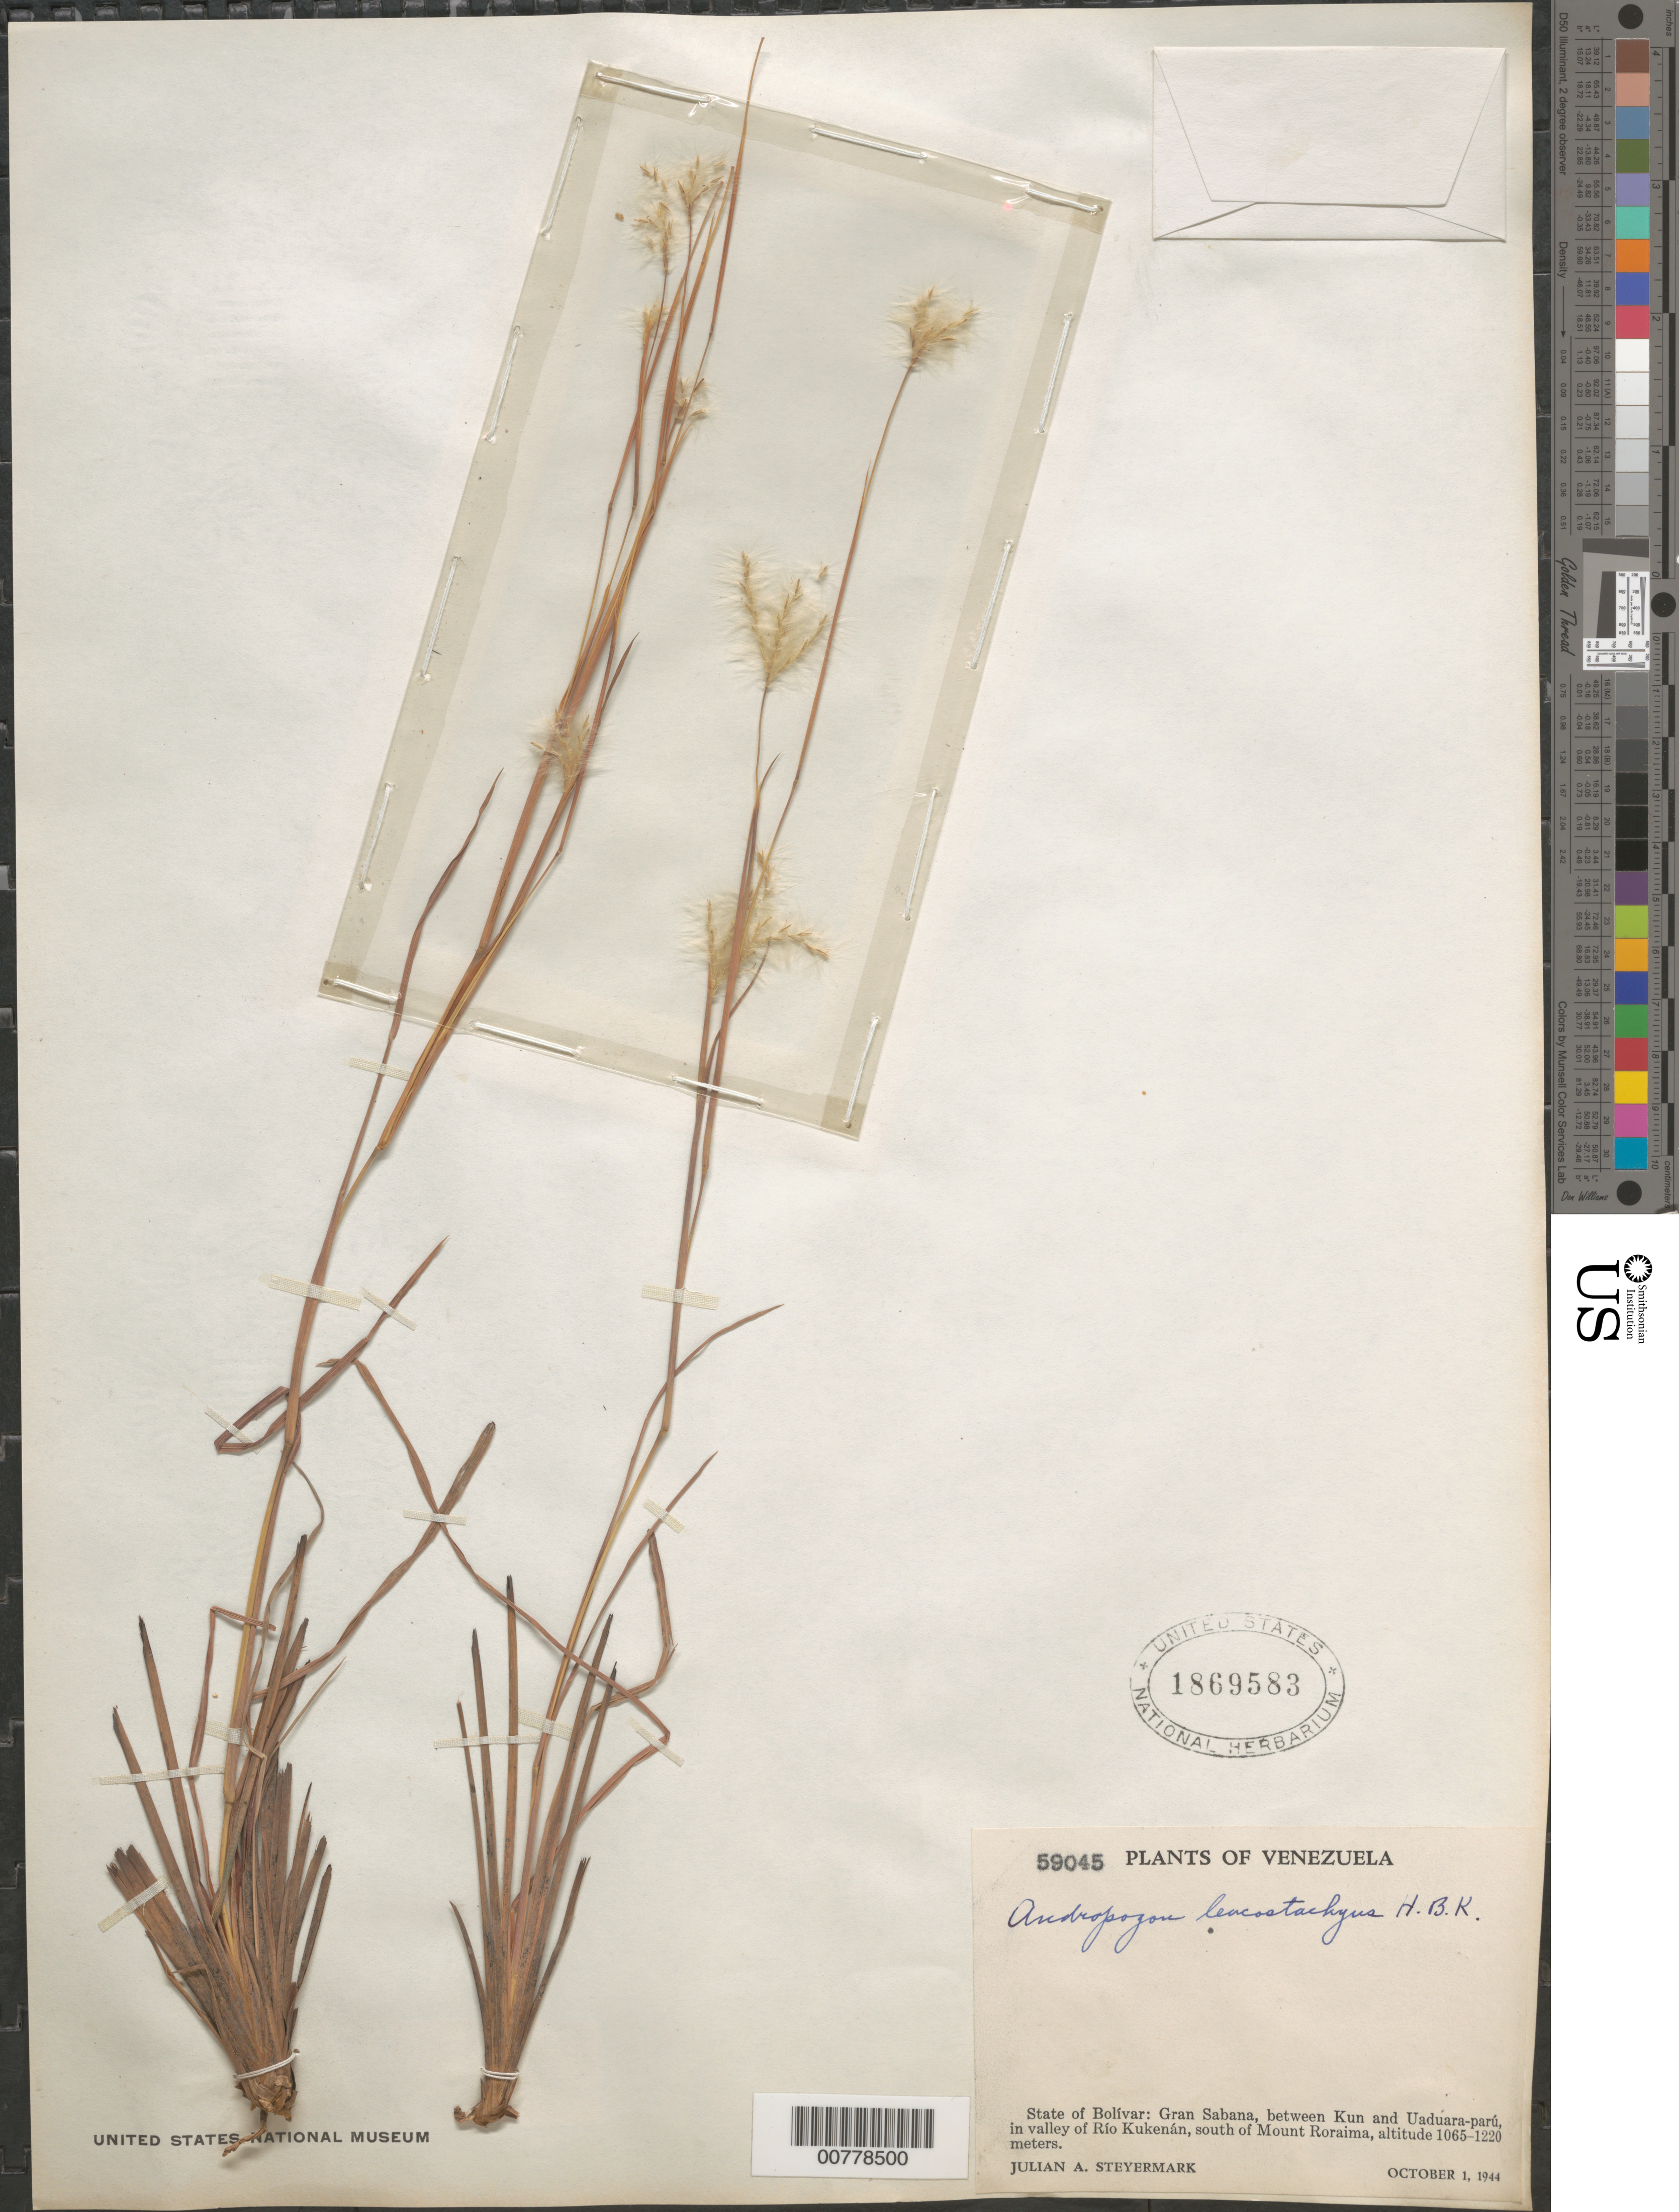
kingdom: Plantae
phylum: Tracheophyta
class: Liliopsida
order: Poales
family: Poaceae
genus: Andropogon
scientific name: Andropogon leucostachyus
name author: Kunth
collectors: J. Steyermark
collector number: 59045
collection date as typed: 1-Oct-44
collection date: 1944-10-01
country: Venezuela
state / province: Bolívar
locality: Gran Sabana, between Kun and Uaduara-parú, Río Kukenán Valley, S of Mt. Roraima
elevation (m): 1065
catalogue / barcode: US 1869583